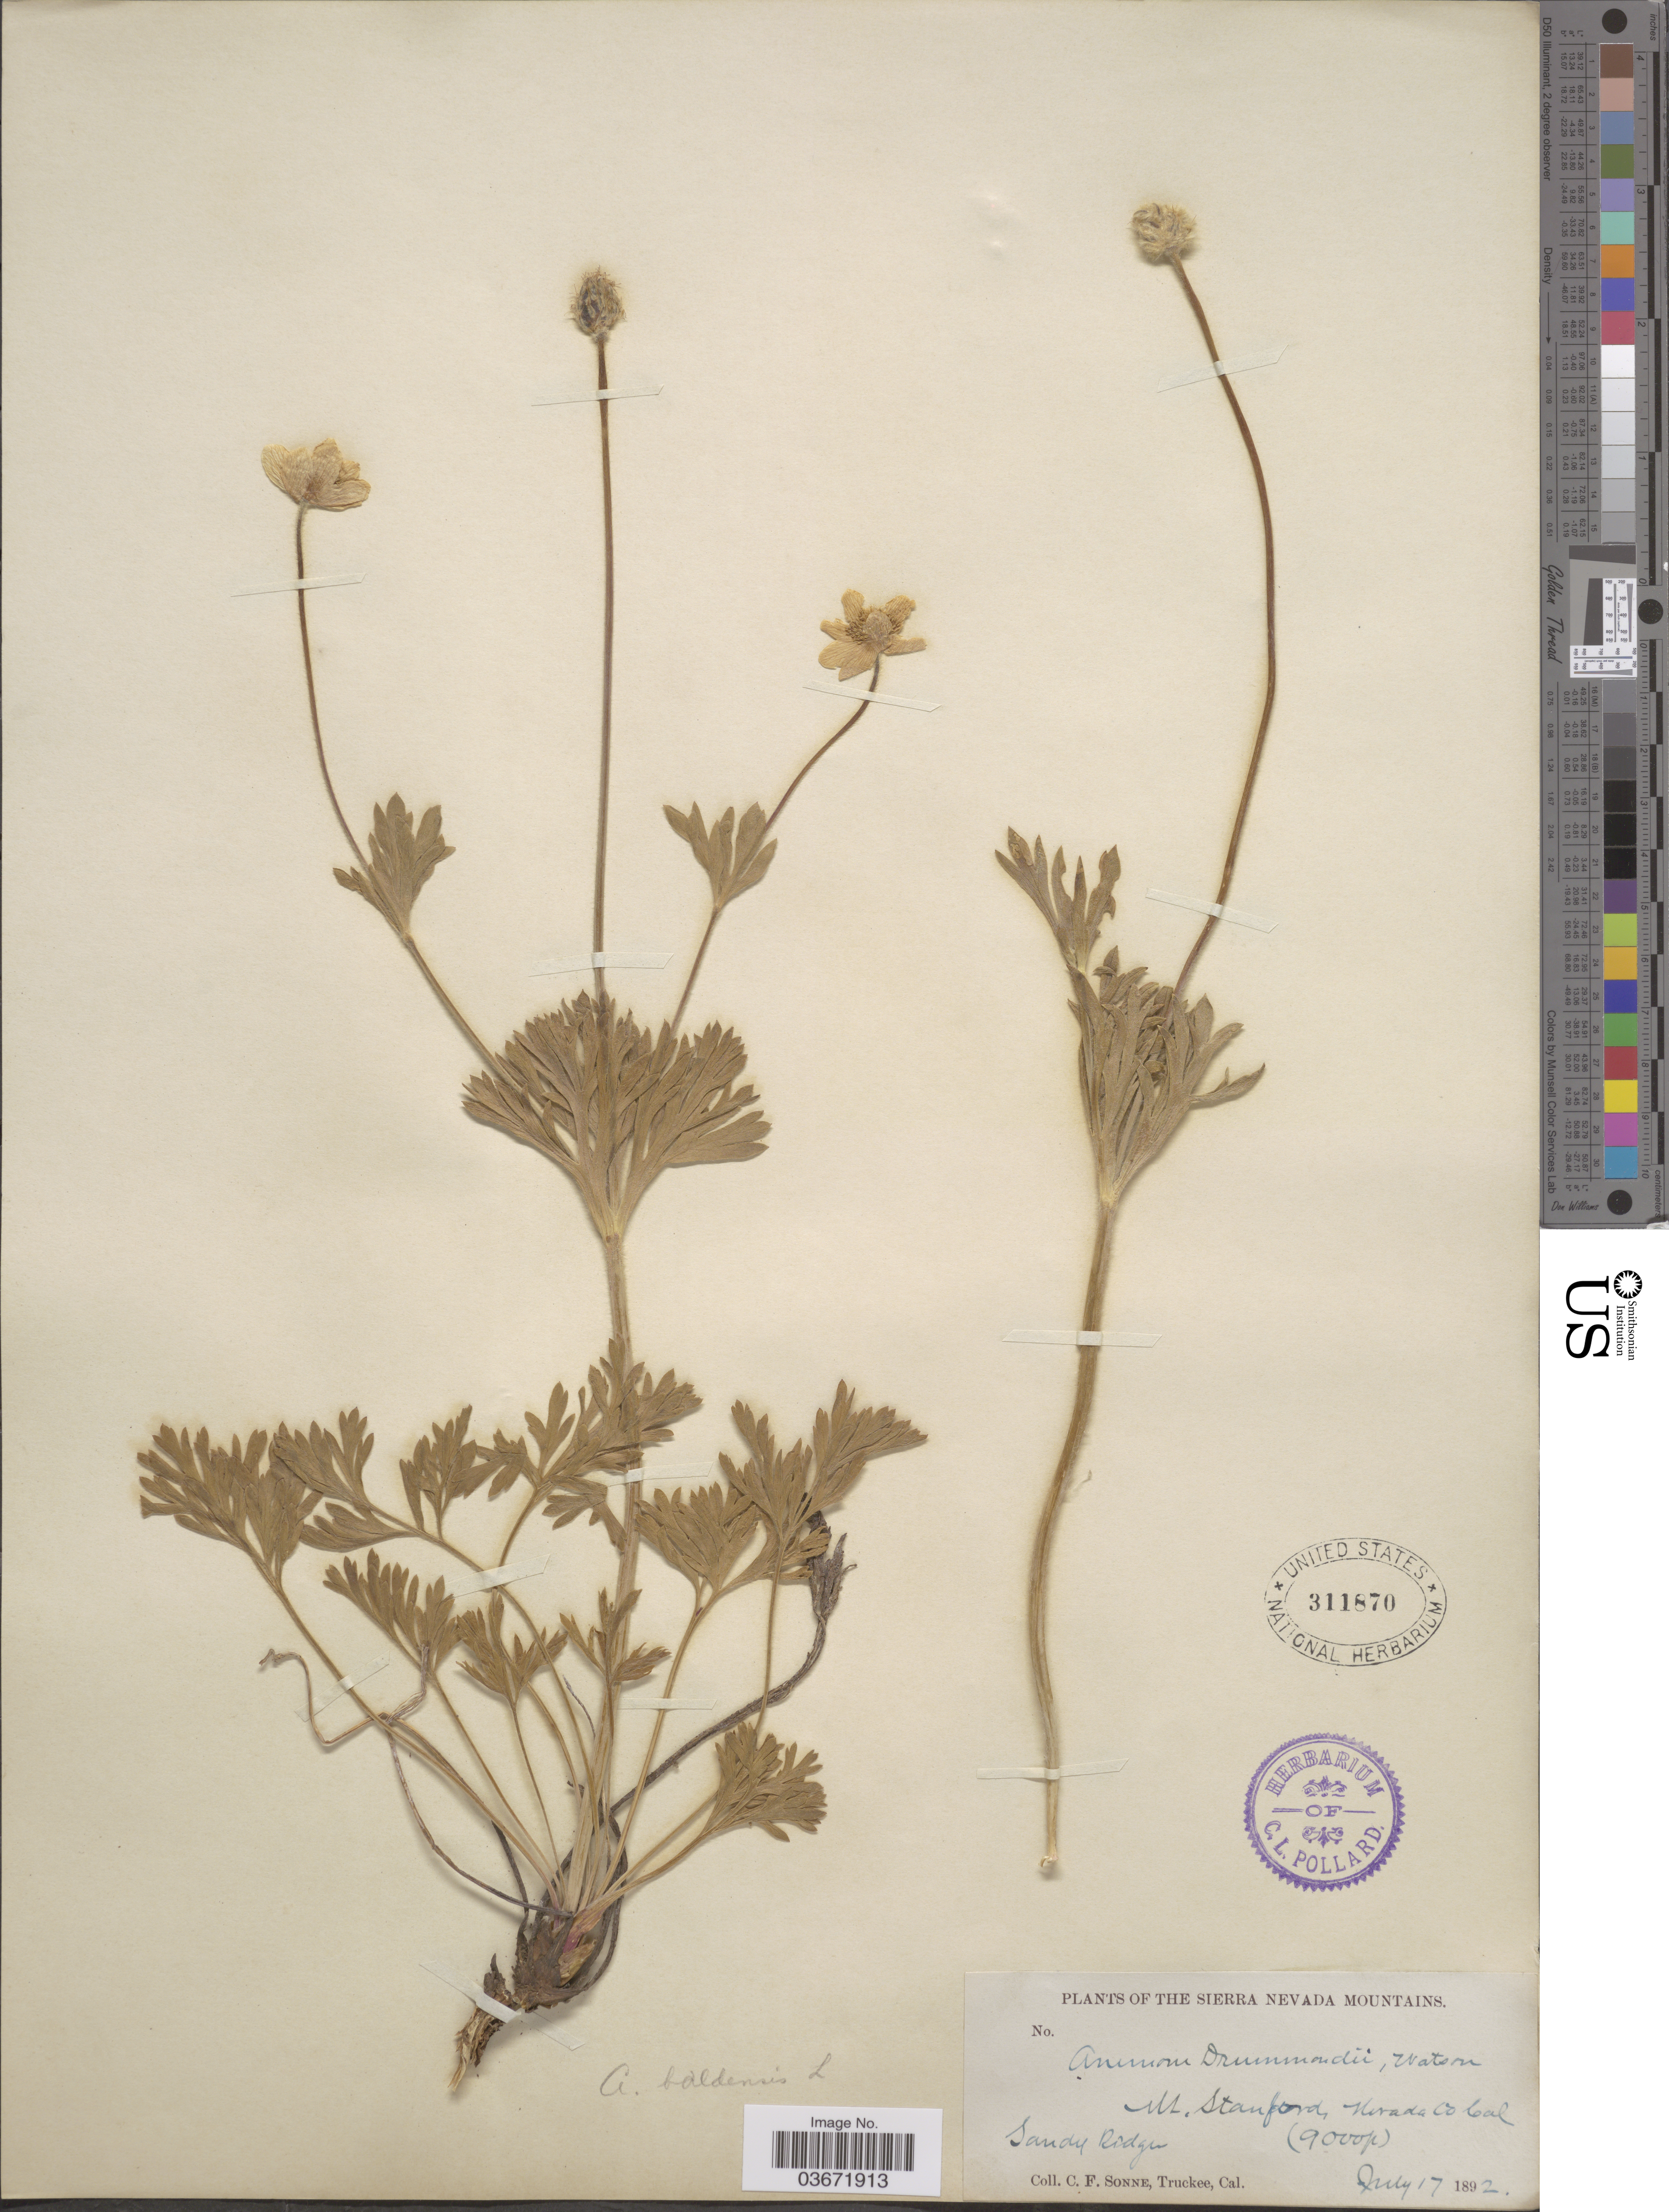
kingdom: Plantae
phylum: Tracheophyta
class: Magnoliopsida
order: Ranunculales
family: Ranunculaceae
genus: Anemone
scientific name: Anemone drummondii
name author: S. Watson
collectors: C. Sonne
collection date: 1892-07-17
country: United States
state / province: California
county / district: Nevada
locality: The Sierra Nevada Mountains. Sandy Ridge. Mt. Stanford, Nevada Co.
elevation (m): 2743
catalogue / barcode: US 311870